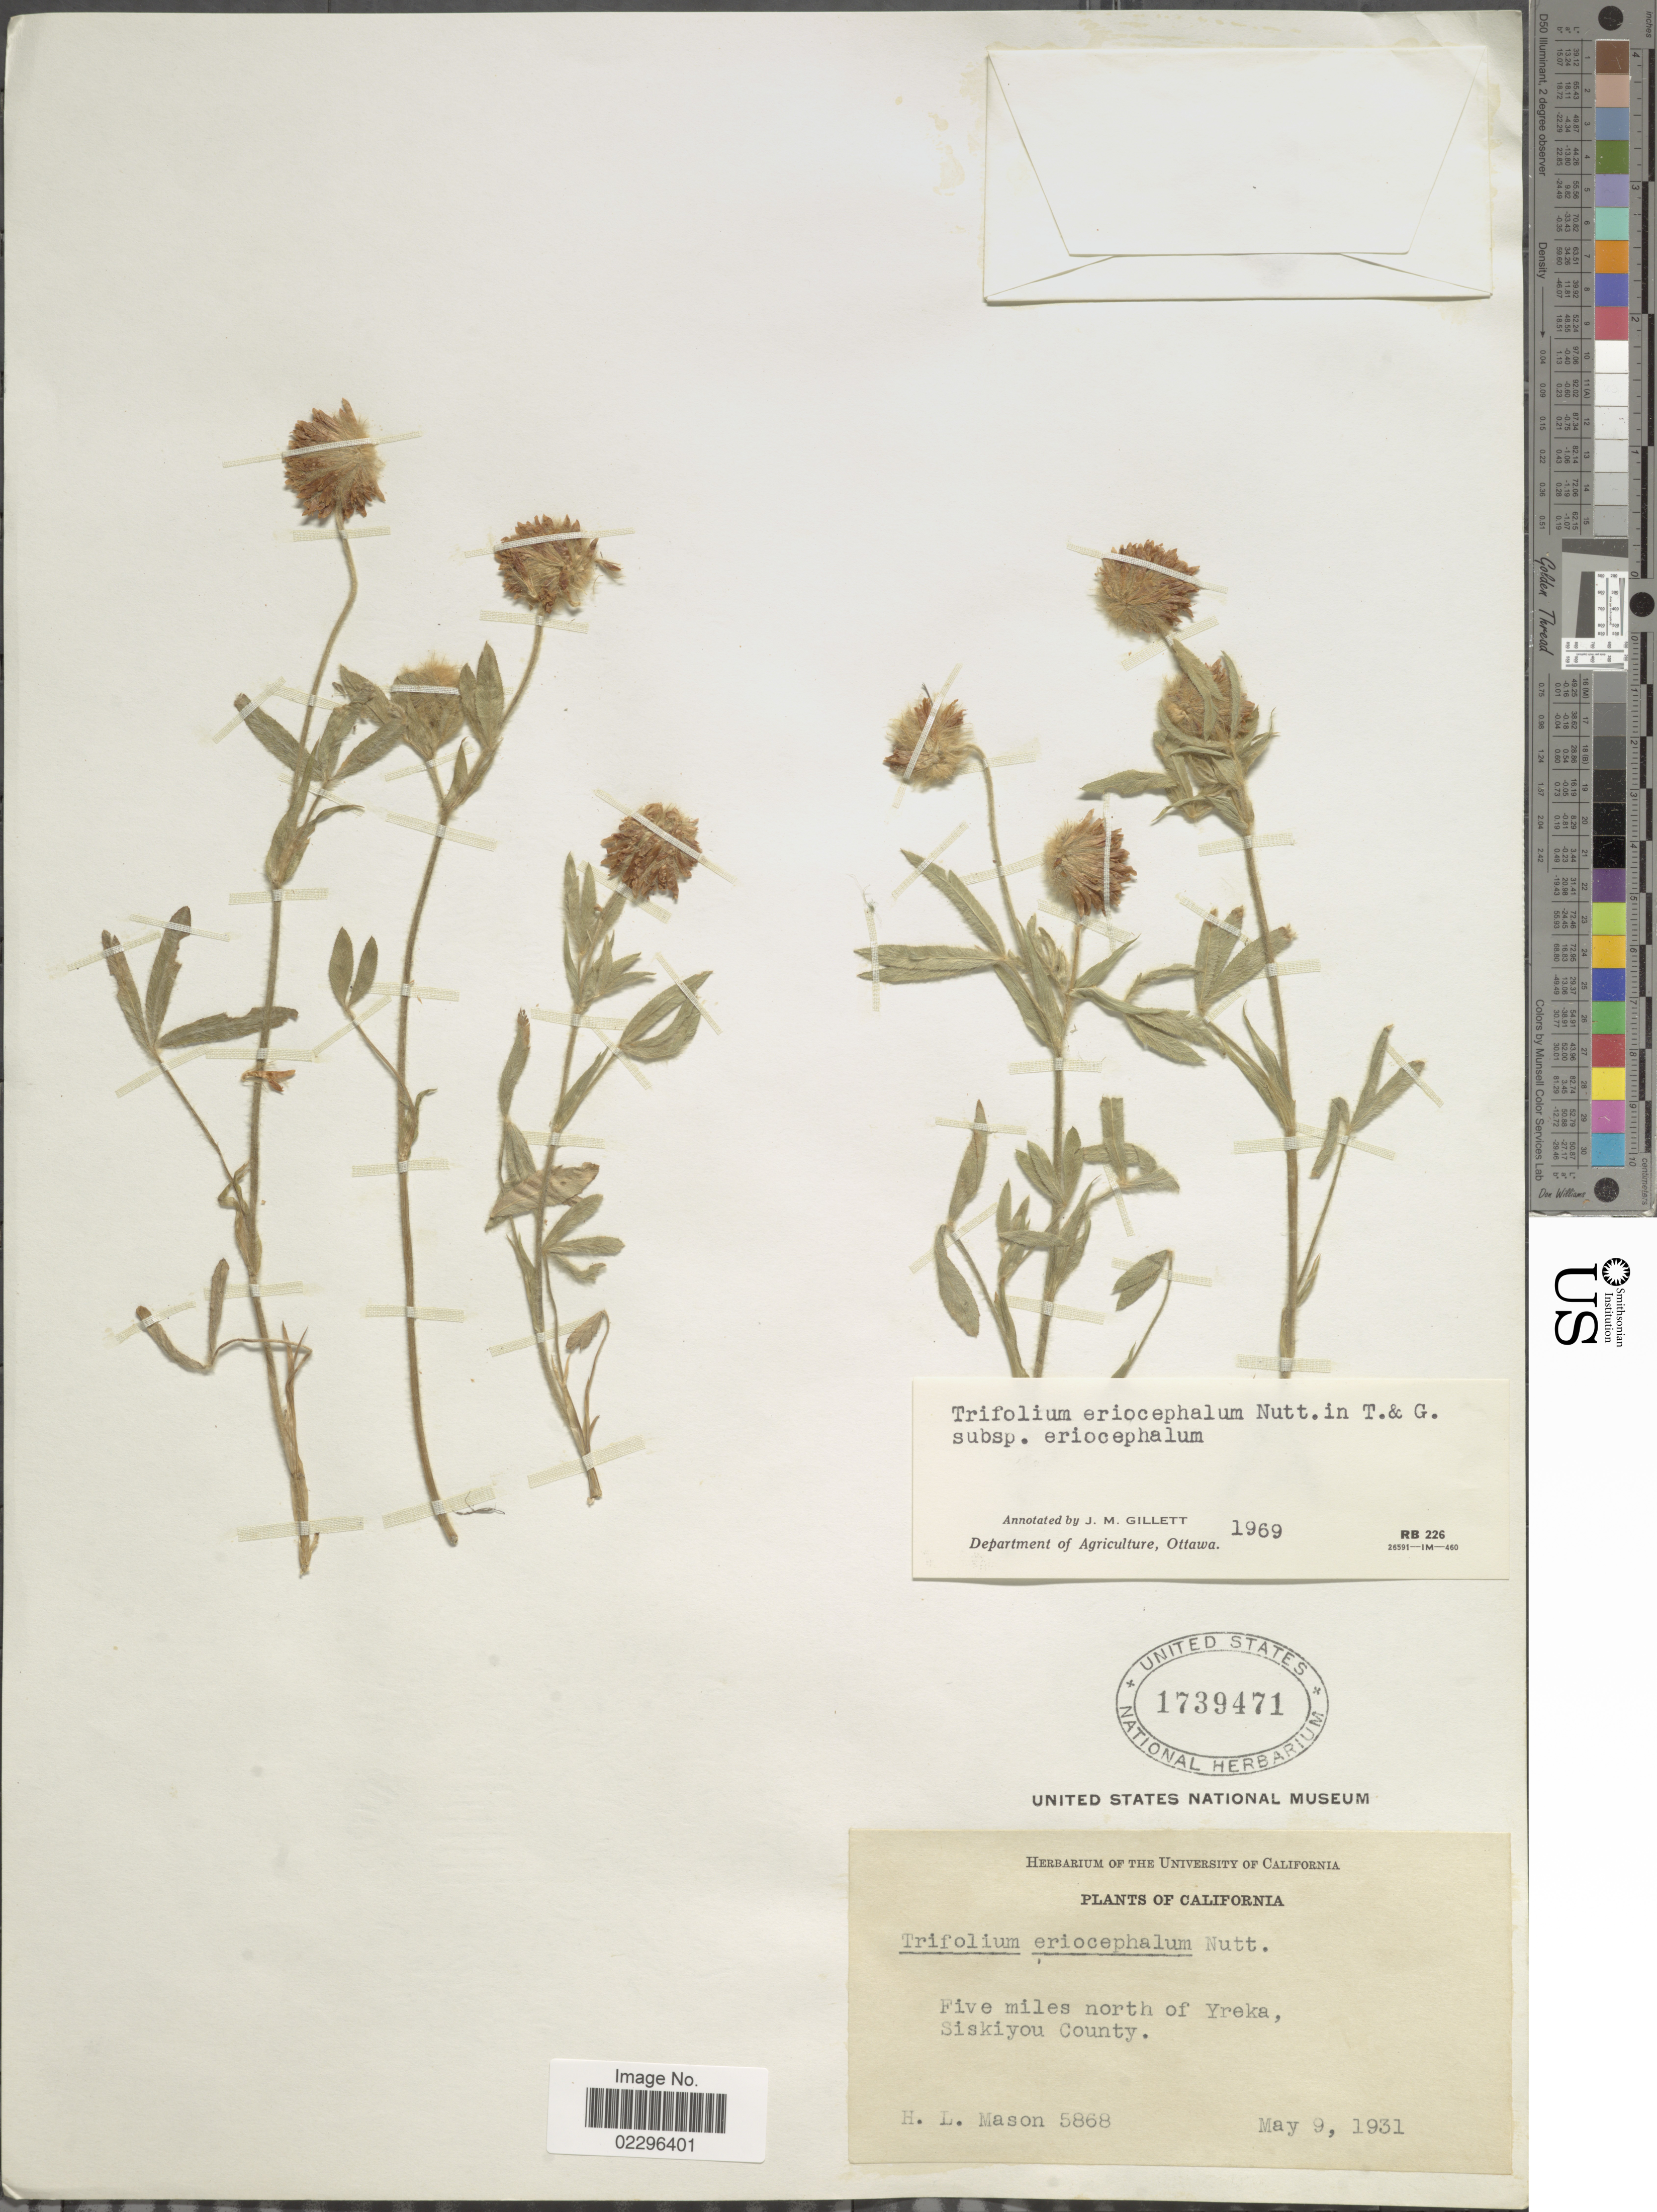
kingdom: Plantae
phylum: Tracheophyta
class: Magnoliopsida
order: Fabales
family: Fabaceae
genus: Trifolium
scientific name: Trifolium eriocephalum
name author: Nutt.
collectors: H. L. Mason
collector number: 5868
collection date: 1931-05-09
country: United States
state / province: California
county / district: Siskiyou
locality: Five miles north of Yreka, Siskiyou County.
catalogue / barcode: US 1739471